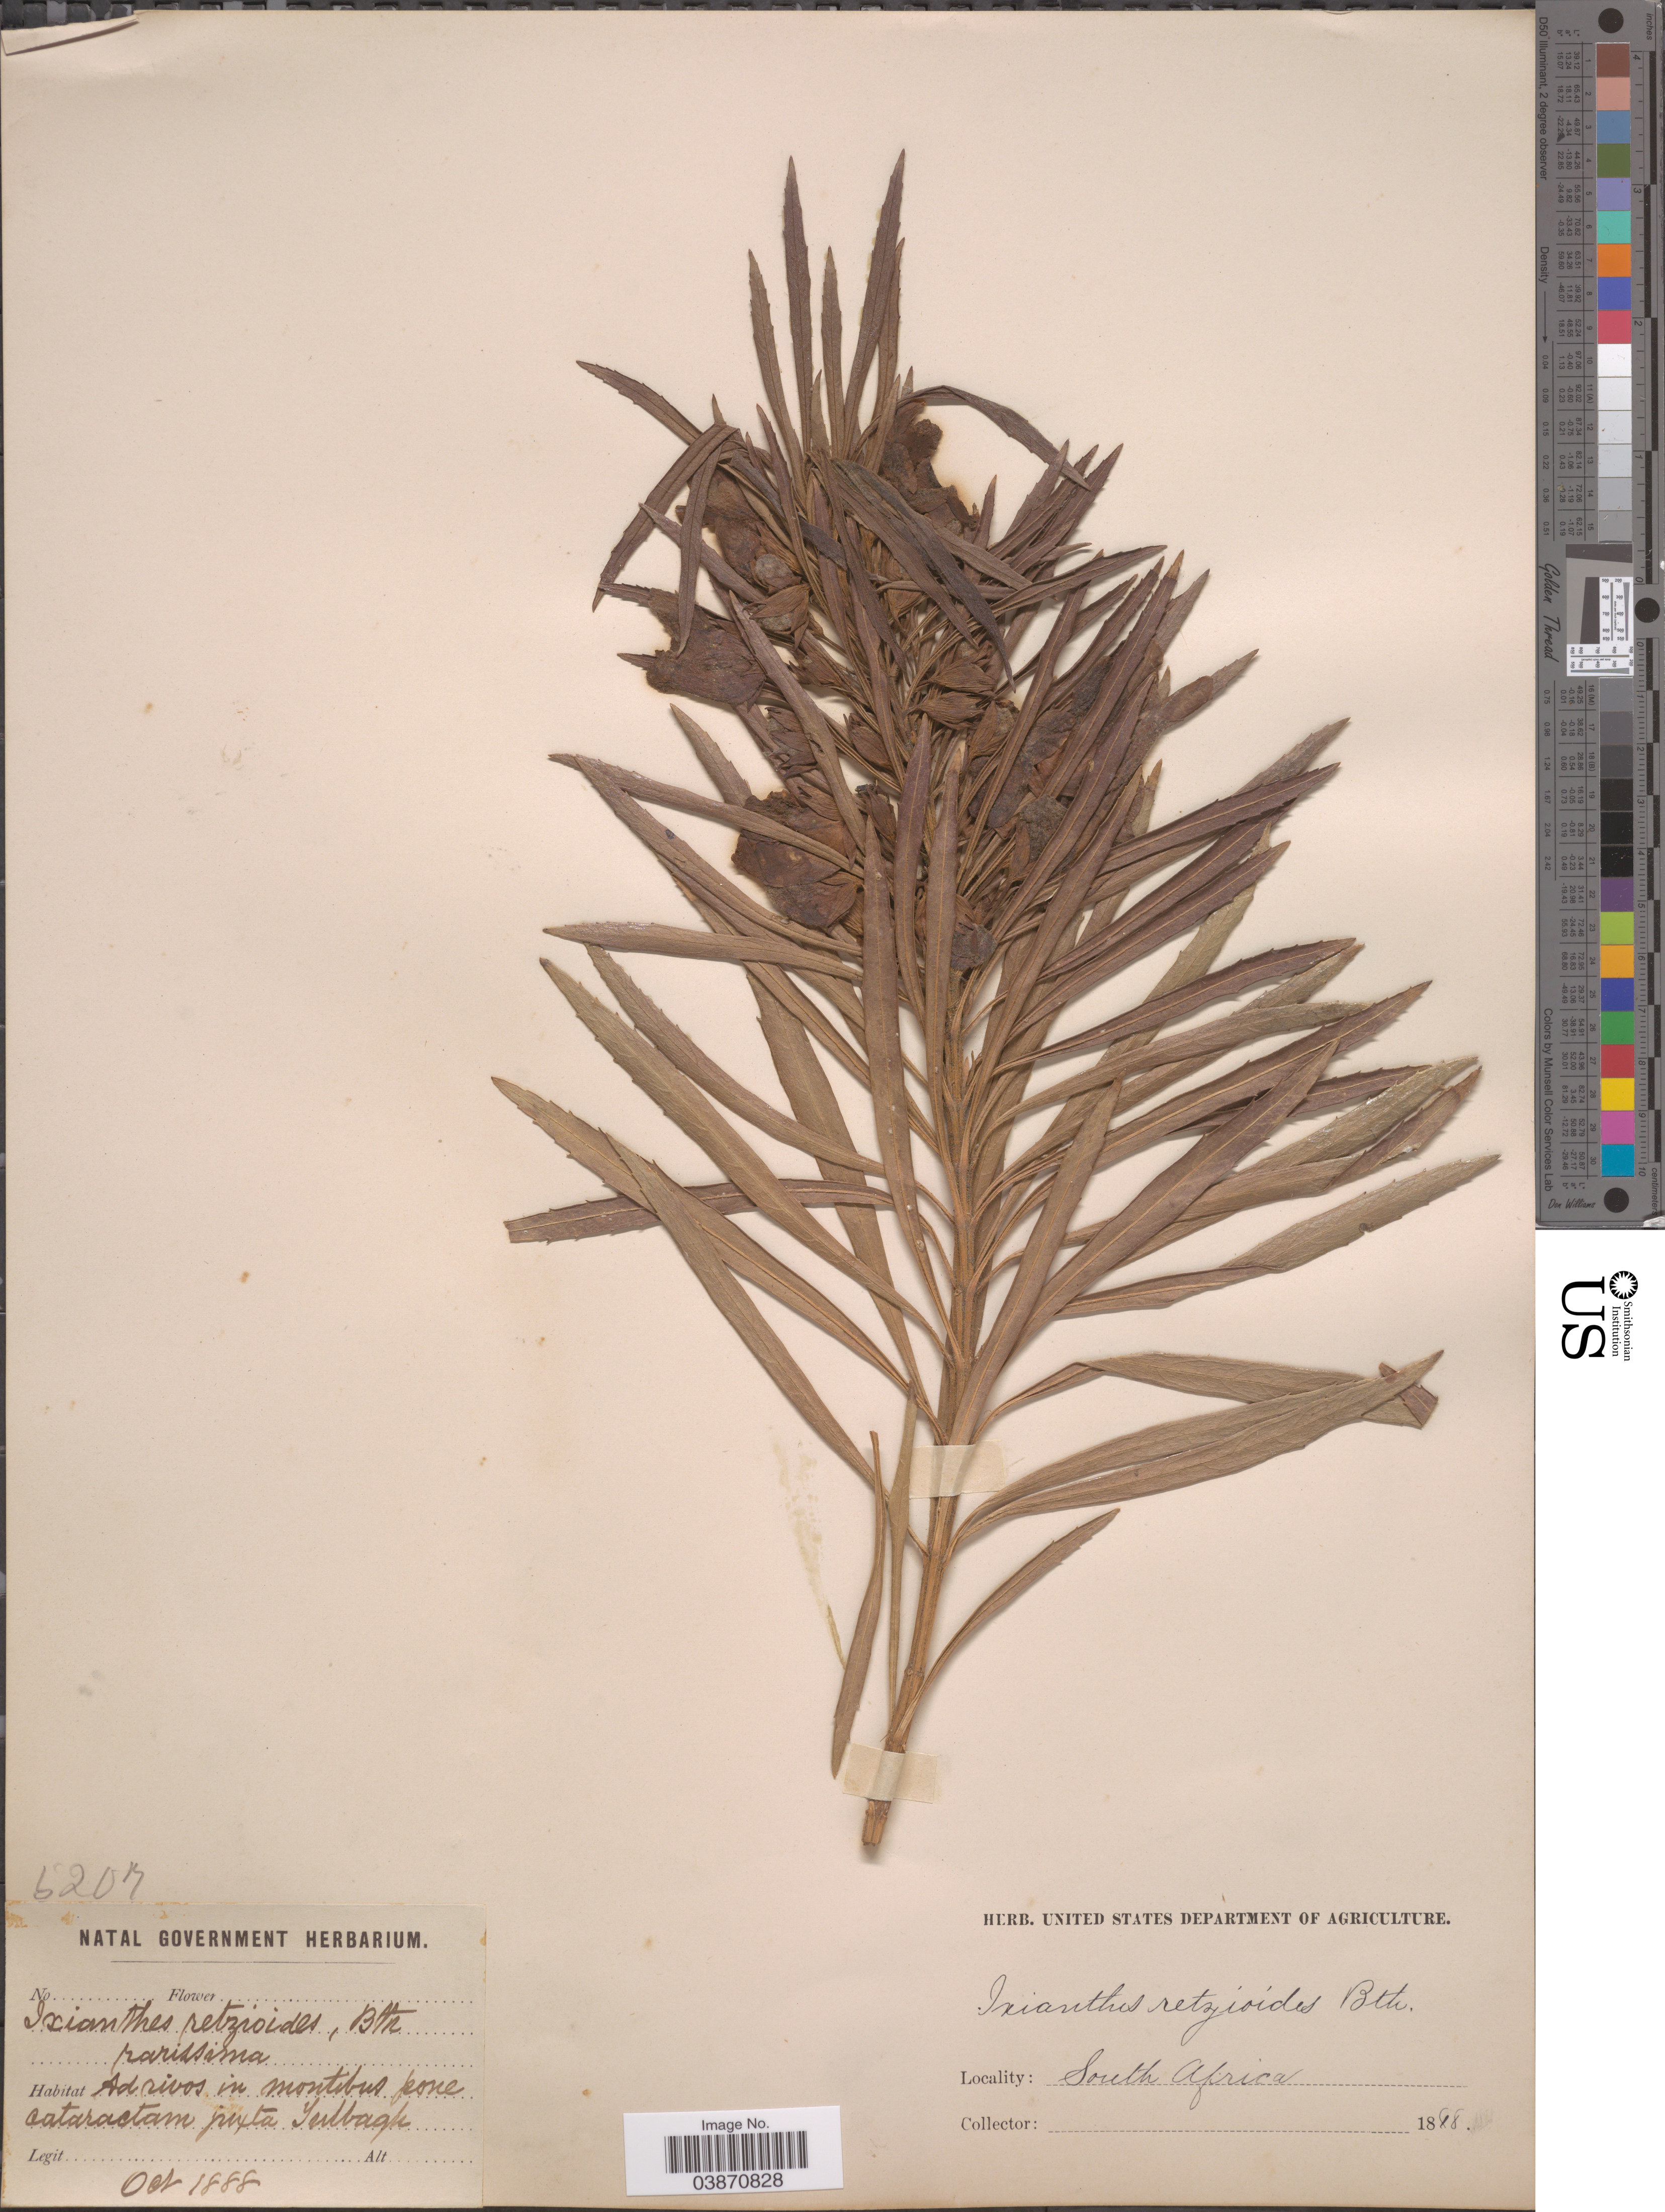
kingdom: Plantae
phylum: Tracheophyta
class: Magnoliopsida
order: Lamiales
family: Stilbaceae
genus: Ixianthes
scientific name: Ixianthes retzioides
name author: Benth.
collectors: ex herb. Natal Government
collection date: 1888-10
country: South Africa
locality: Ad rivos in montisbus pone cataractam juxta Tulbagh.